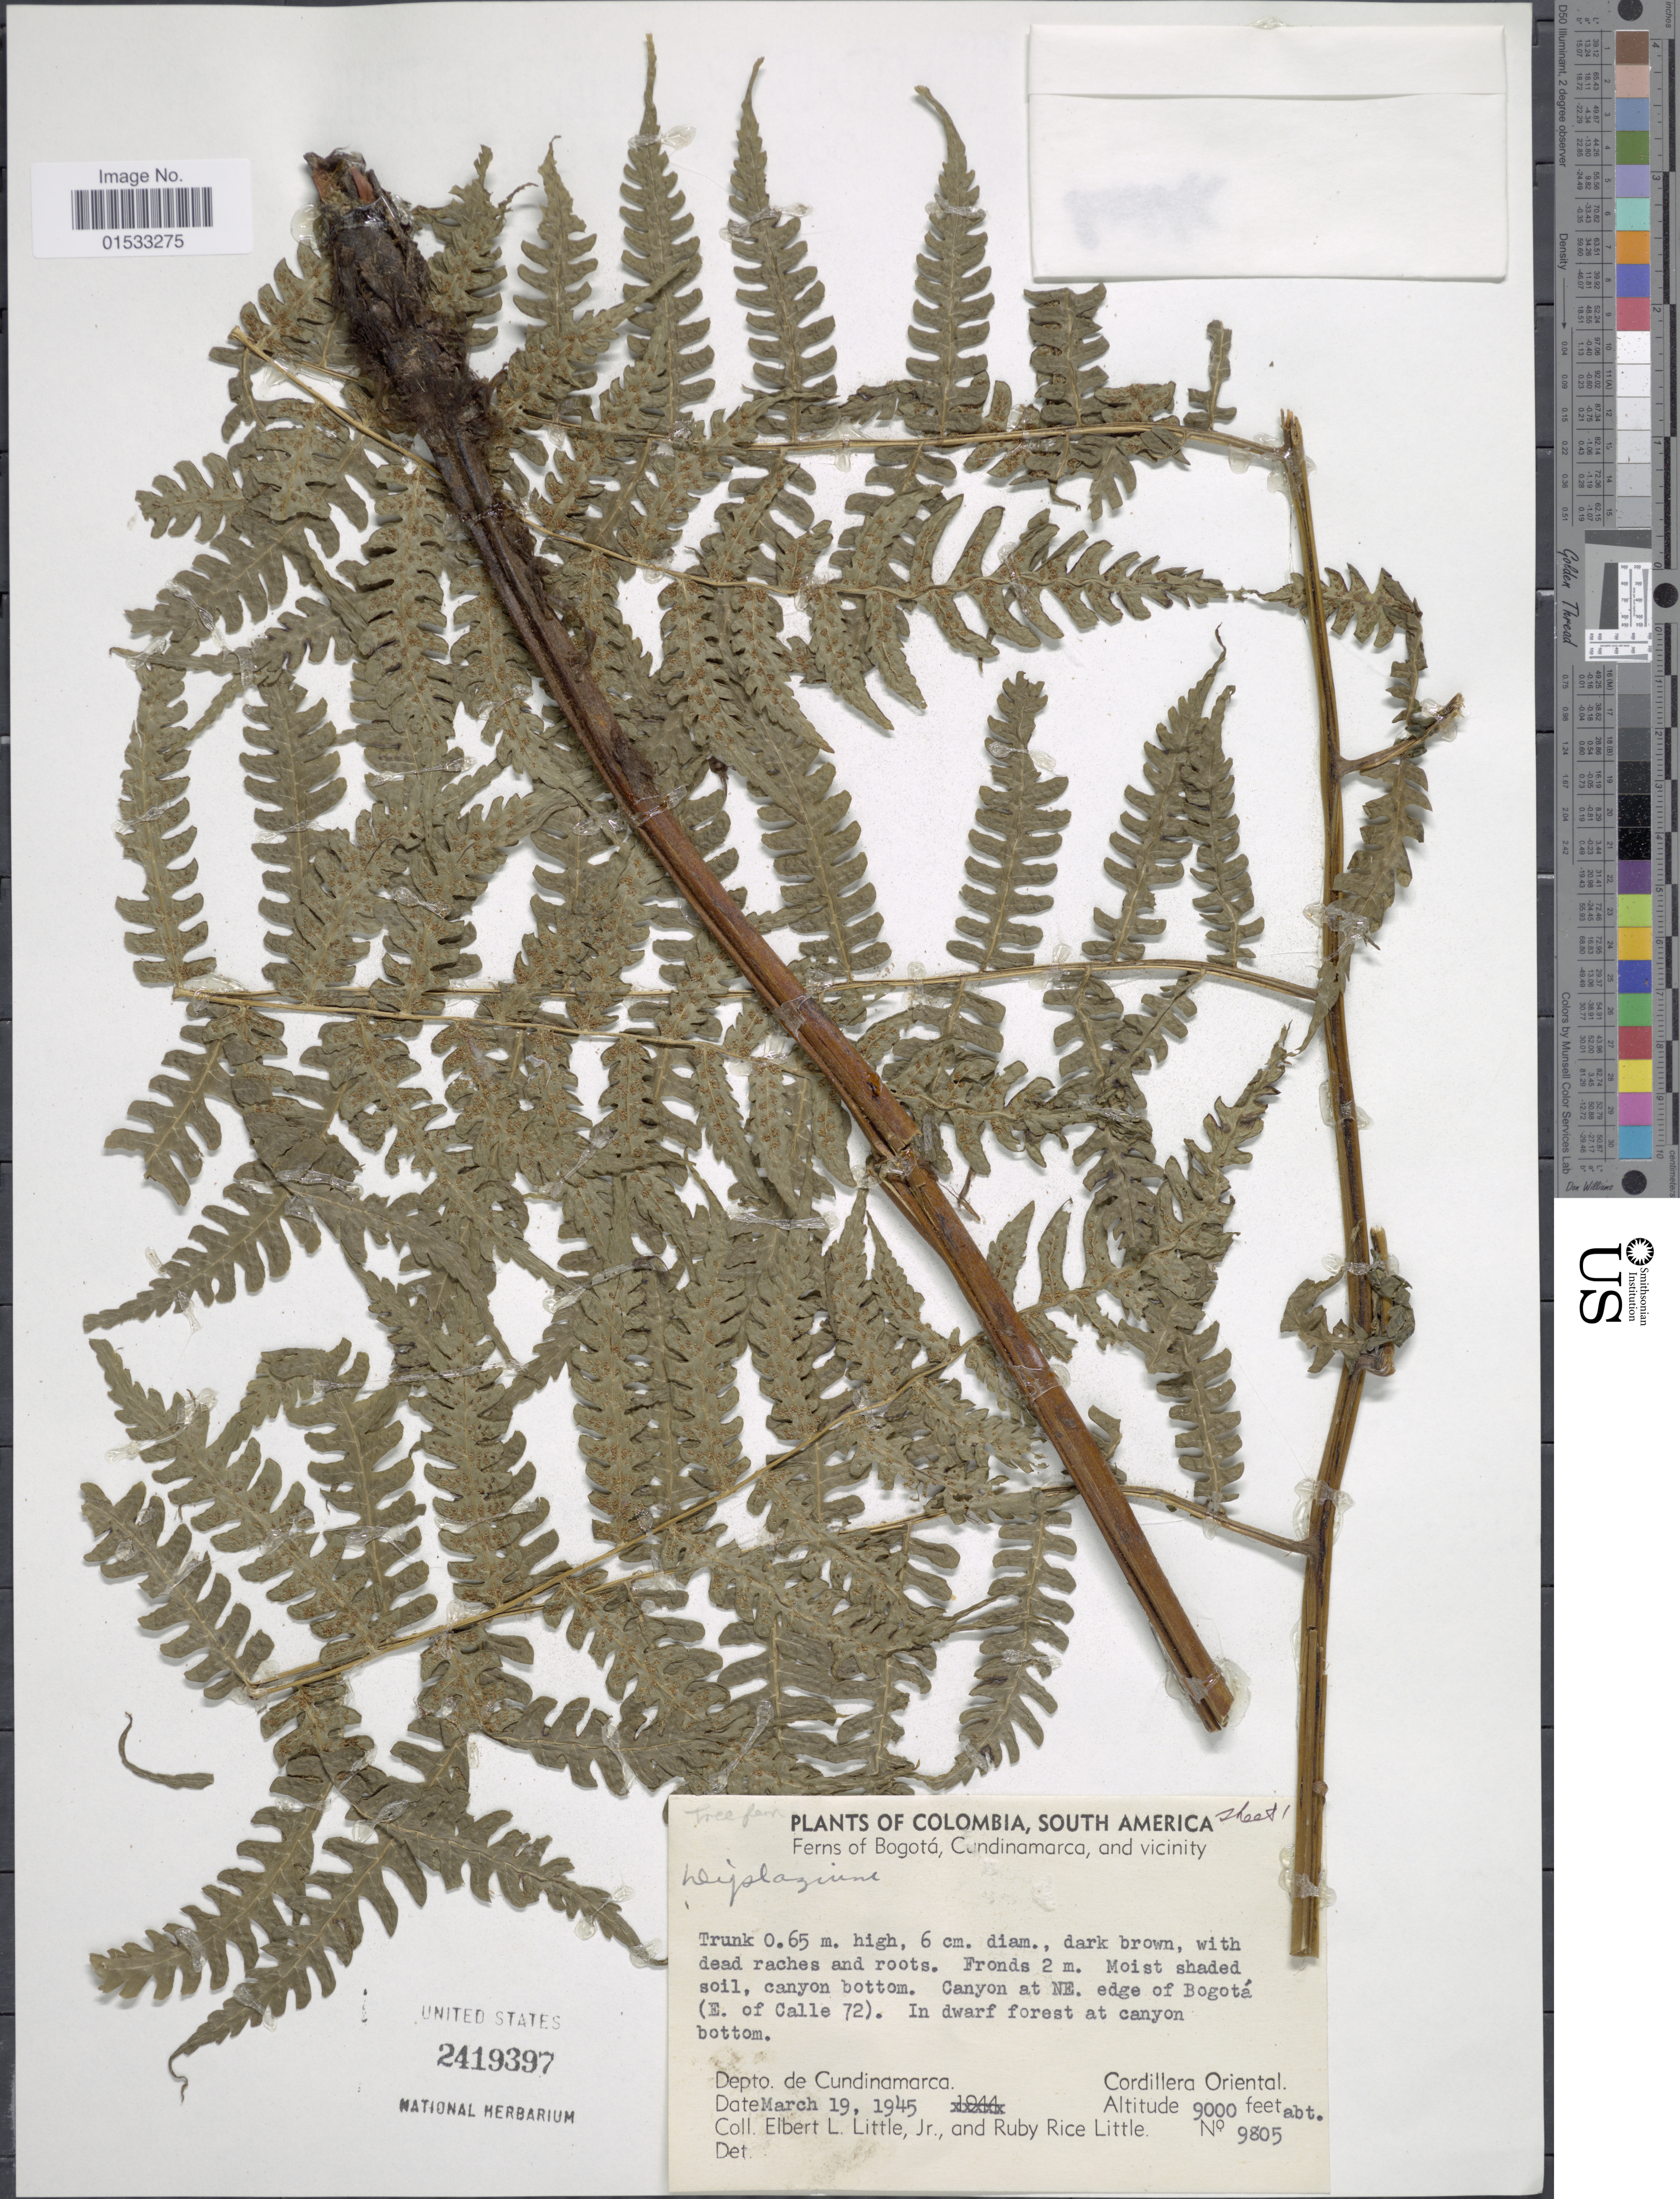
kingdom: Plantae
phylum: Tracheophyta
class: Polypodiopsida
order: Polypodiales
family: Athyriaceae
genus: Diplazium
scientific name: Diplazium sp.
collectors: E. L. Little & R. R. Little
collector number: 9805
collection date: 1945-03-19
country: Colombia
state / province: Cundinamarca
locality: South America, Bogotá, and vicinity, Canyon at NE. edge of Bogotá (E. of Calle 72). In dwarf forest at cayon bottom, Cordillera Oriental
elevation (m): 2743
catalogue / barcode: US 2419397